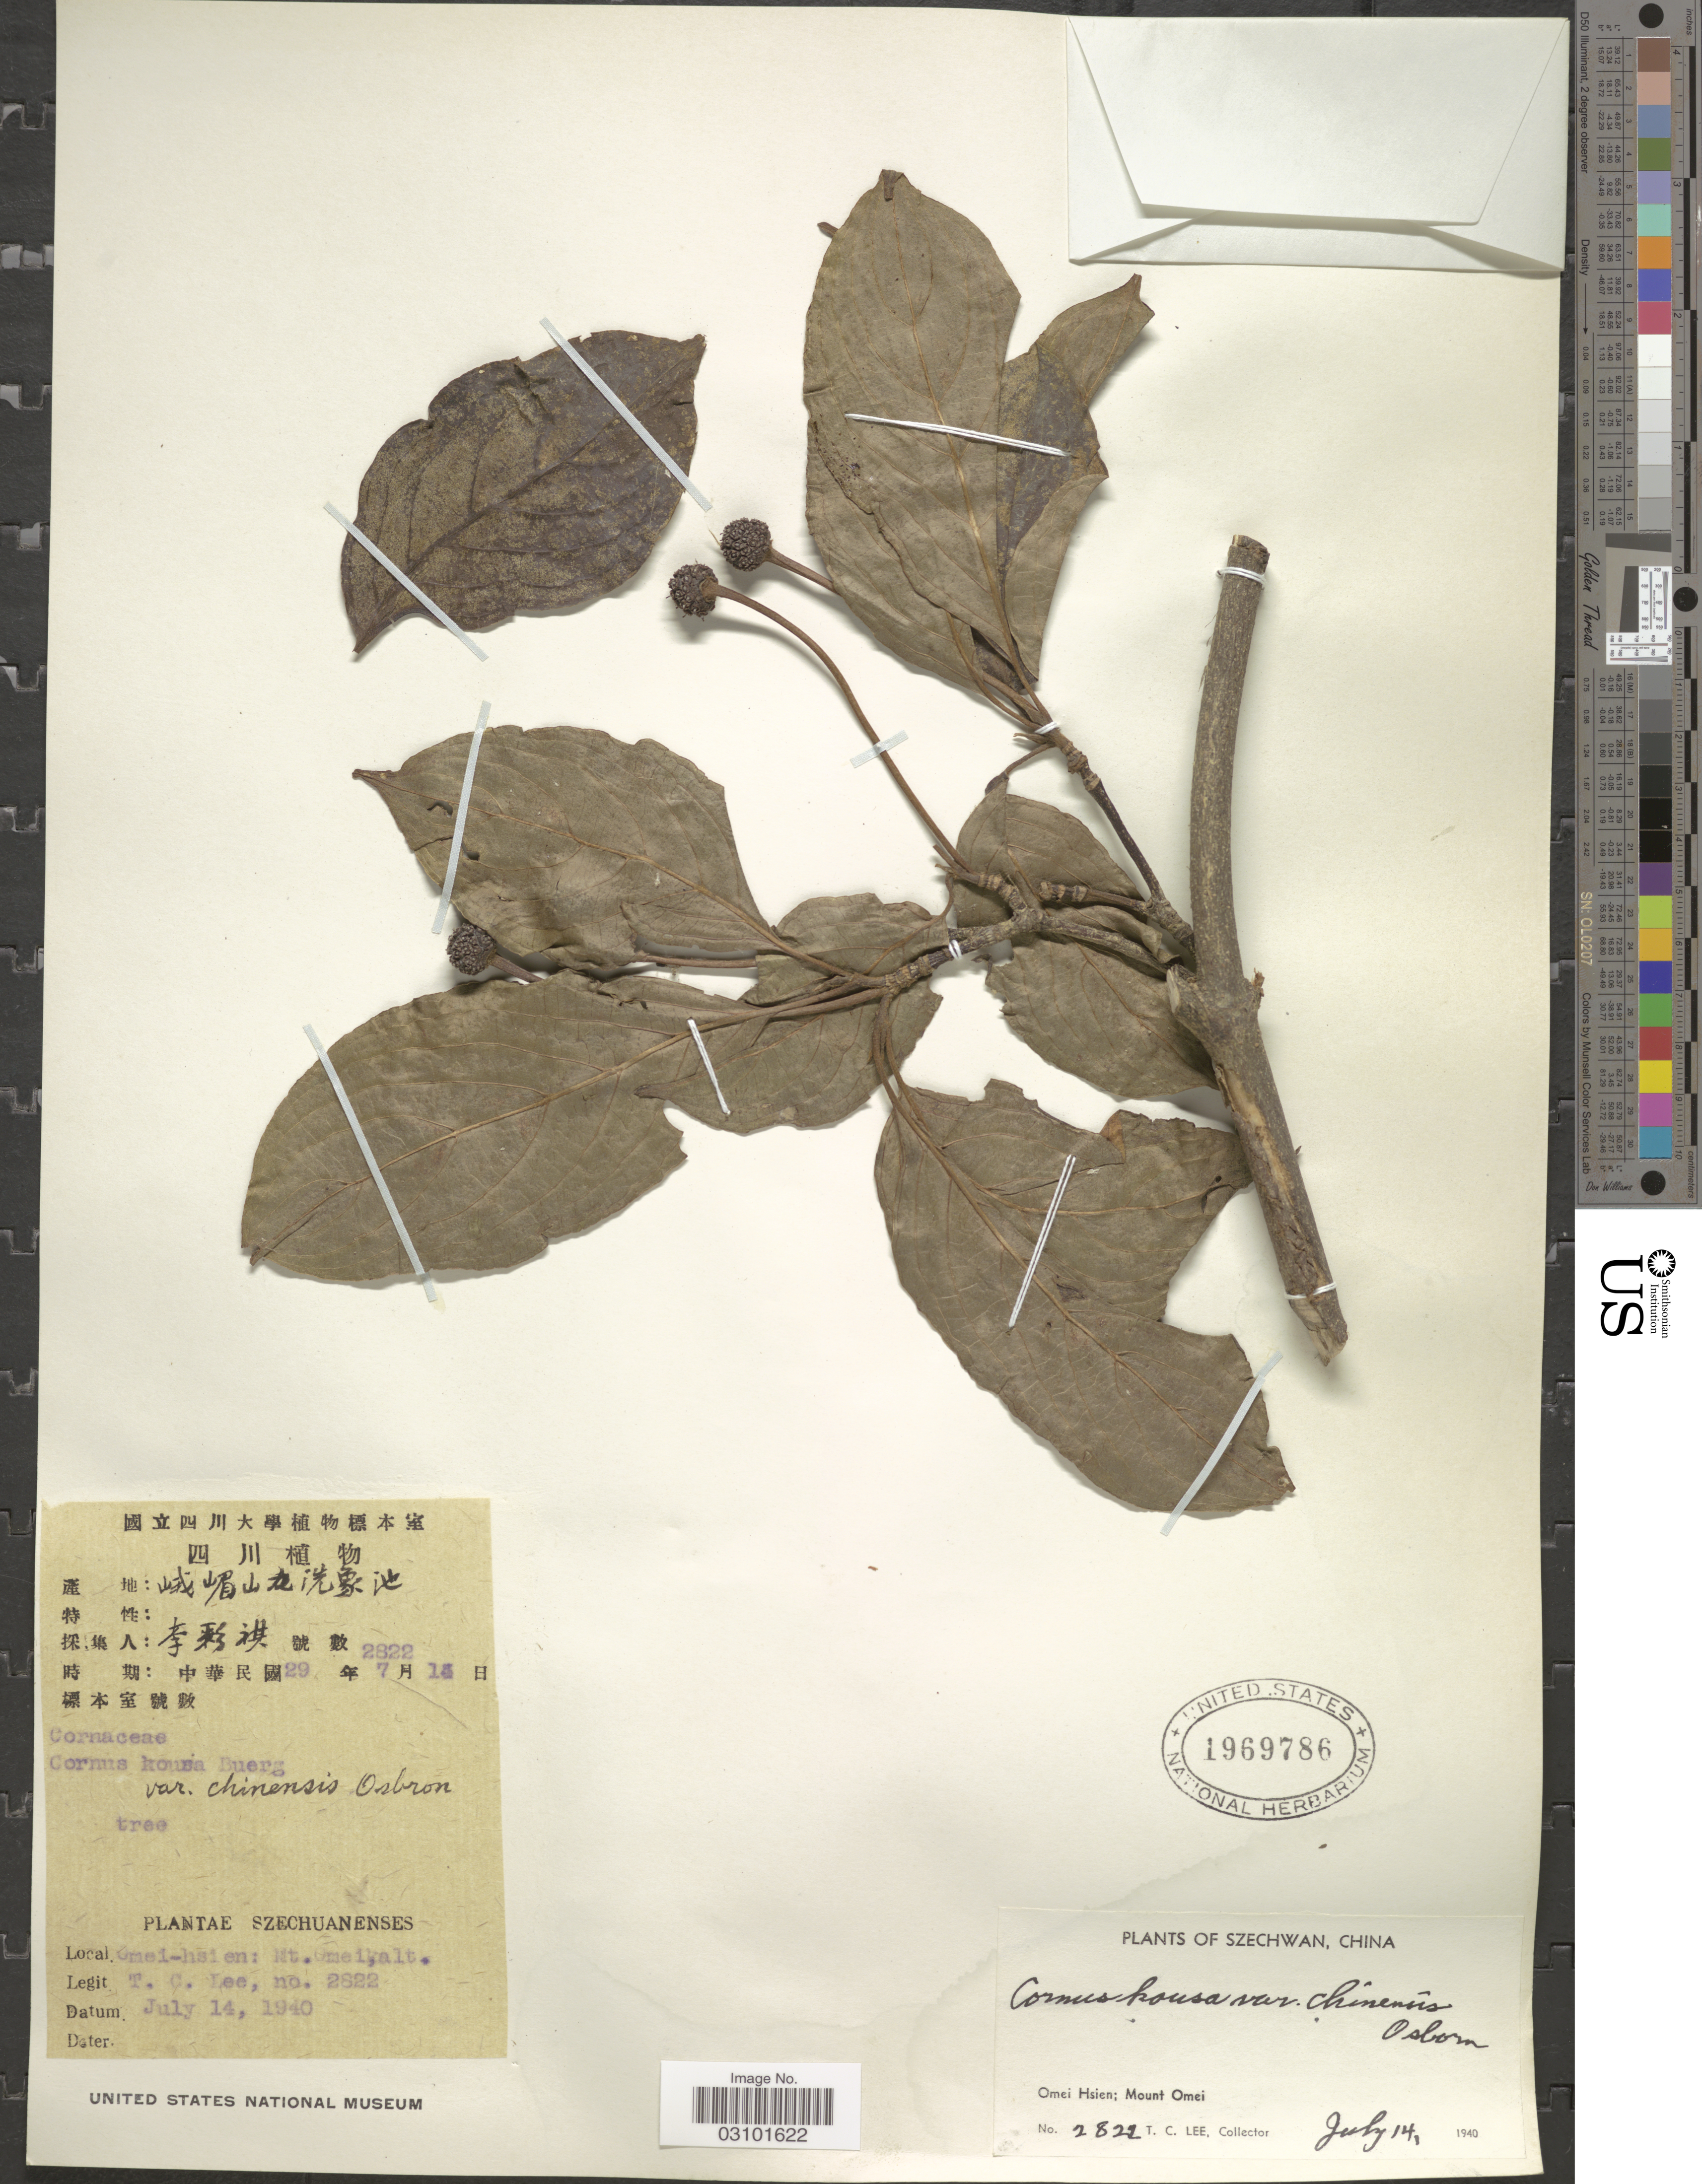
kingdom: Plantae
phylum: Tracheophyta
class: Magnoliopsida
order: Cornales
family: Cornaceae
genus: Cornus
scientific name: Cornus kousa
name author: F. Buerger ex Miq.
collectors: T. Lee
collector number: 2822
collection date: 1940-07-14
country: China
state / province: Sichuan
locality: Szechwan, Omei Hsien; Mount Omei.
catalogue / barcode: US 1969786